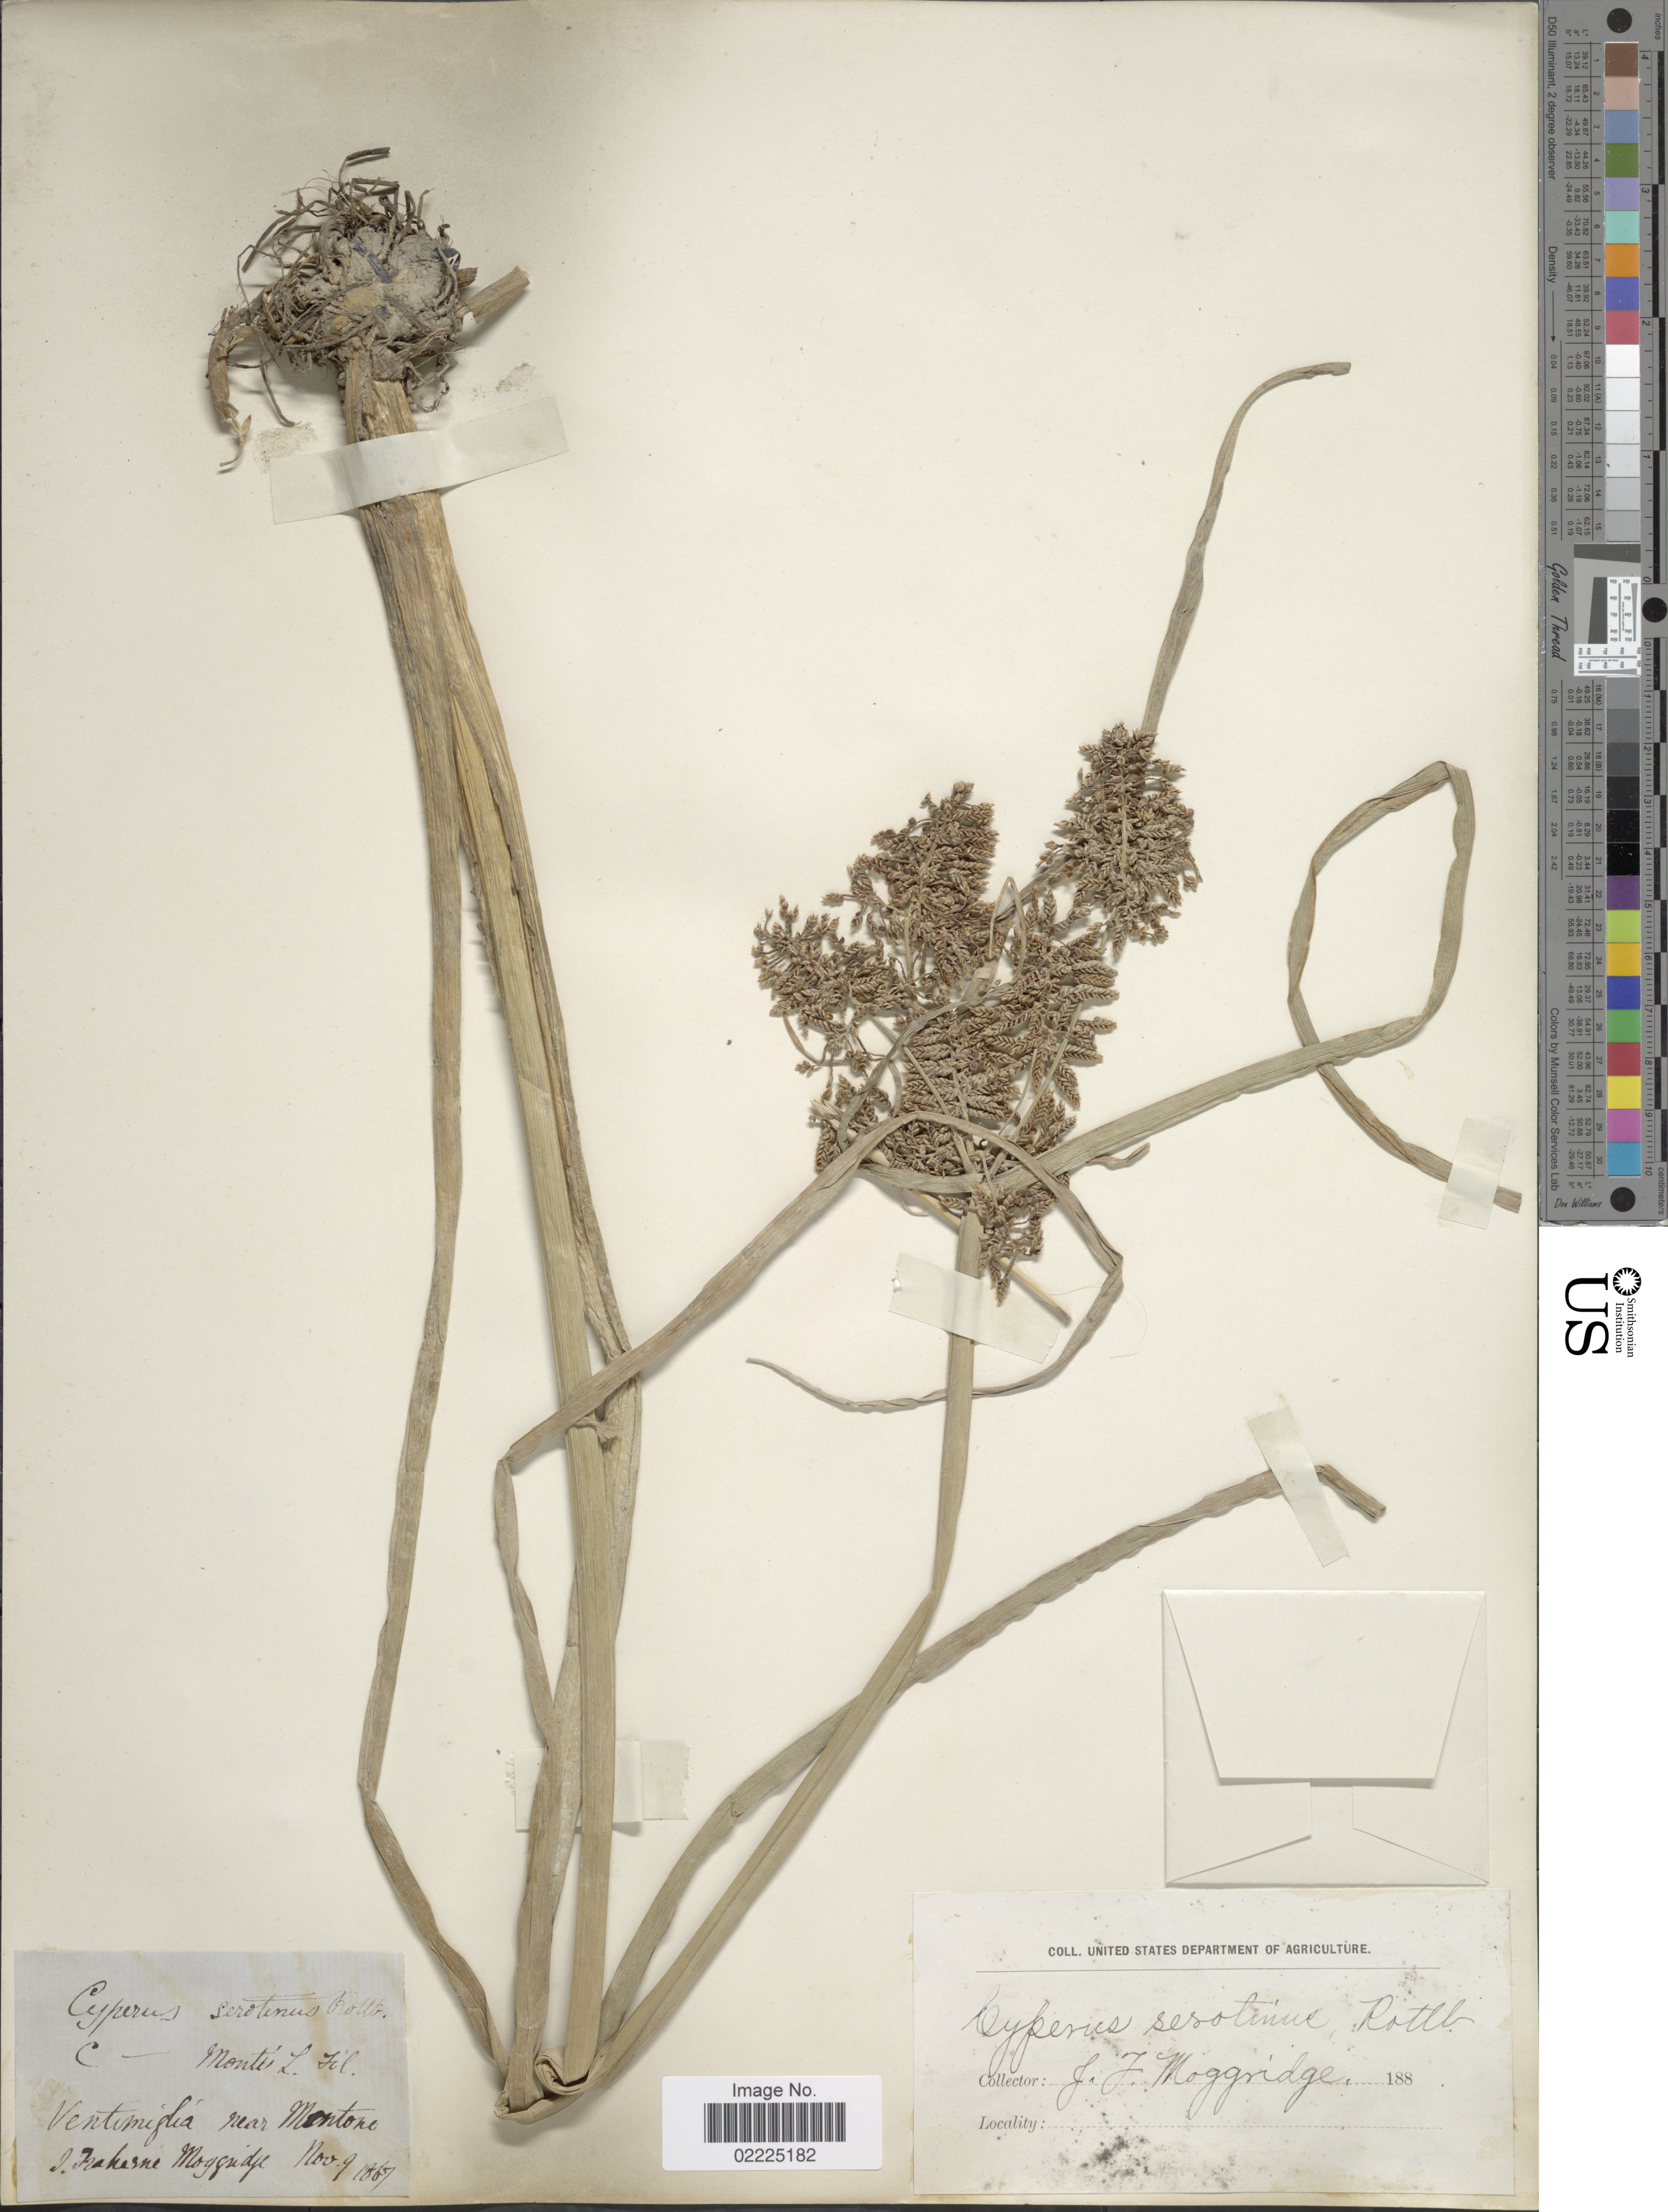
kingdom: Plantae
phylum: Tracheophyta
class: Liliopsida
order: Poales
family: Cyperaceae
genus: Cyperus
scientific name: Cyperus serotinus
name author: Rottb.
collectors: J. T. Moggridge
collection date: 1865-11-09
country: Italy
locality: Ventomiglia near Montone